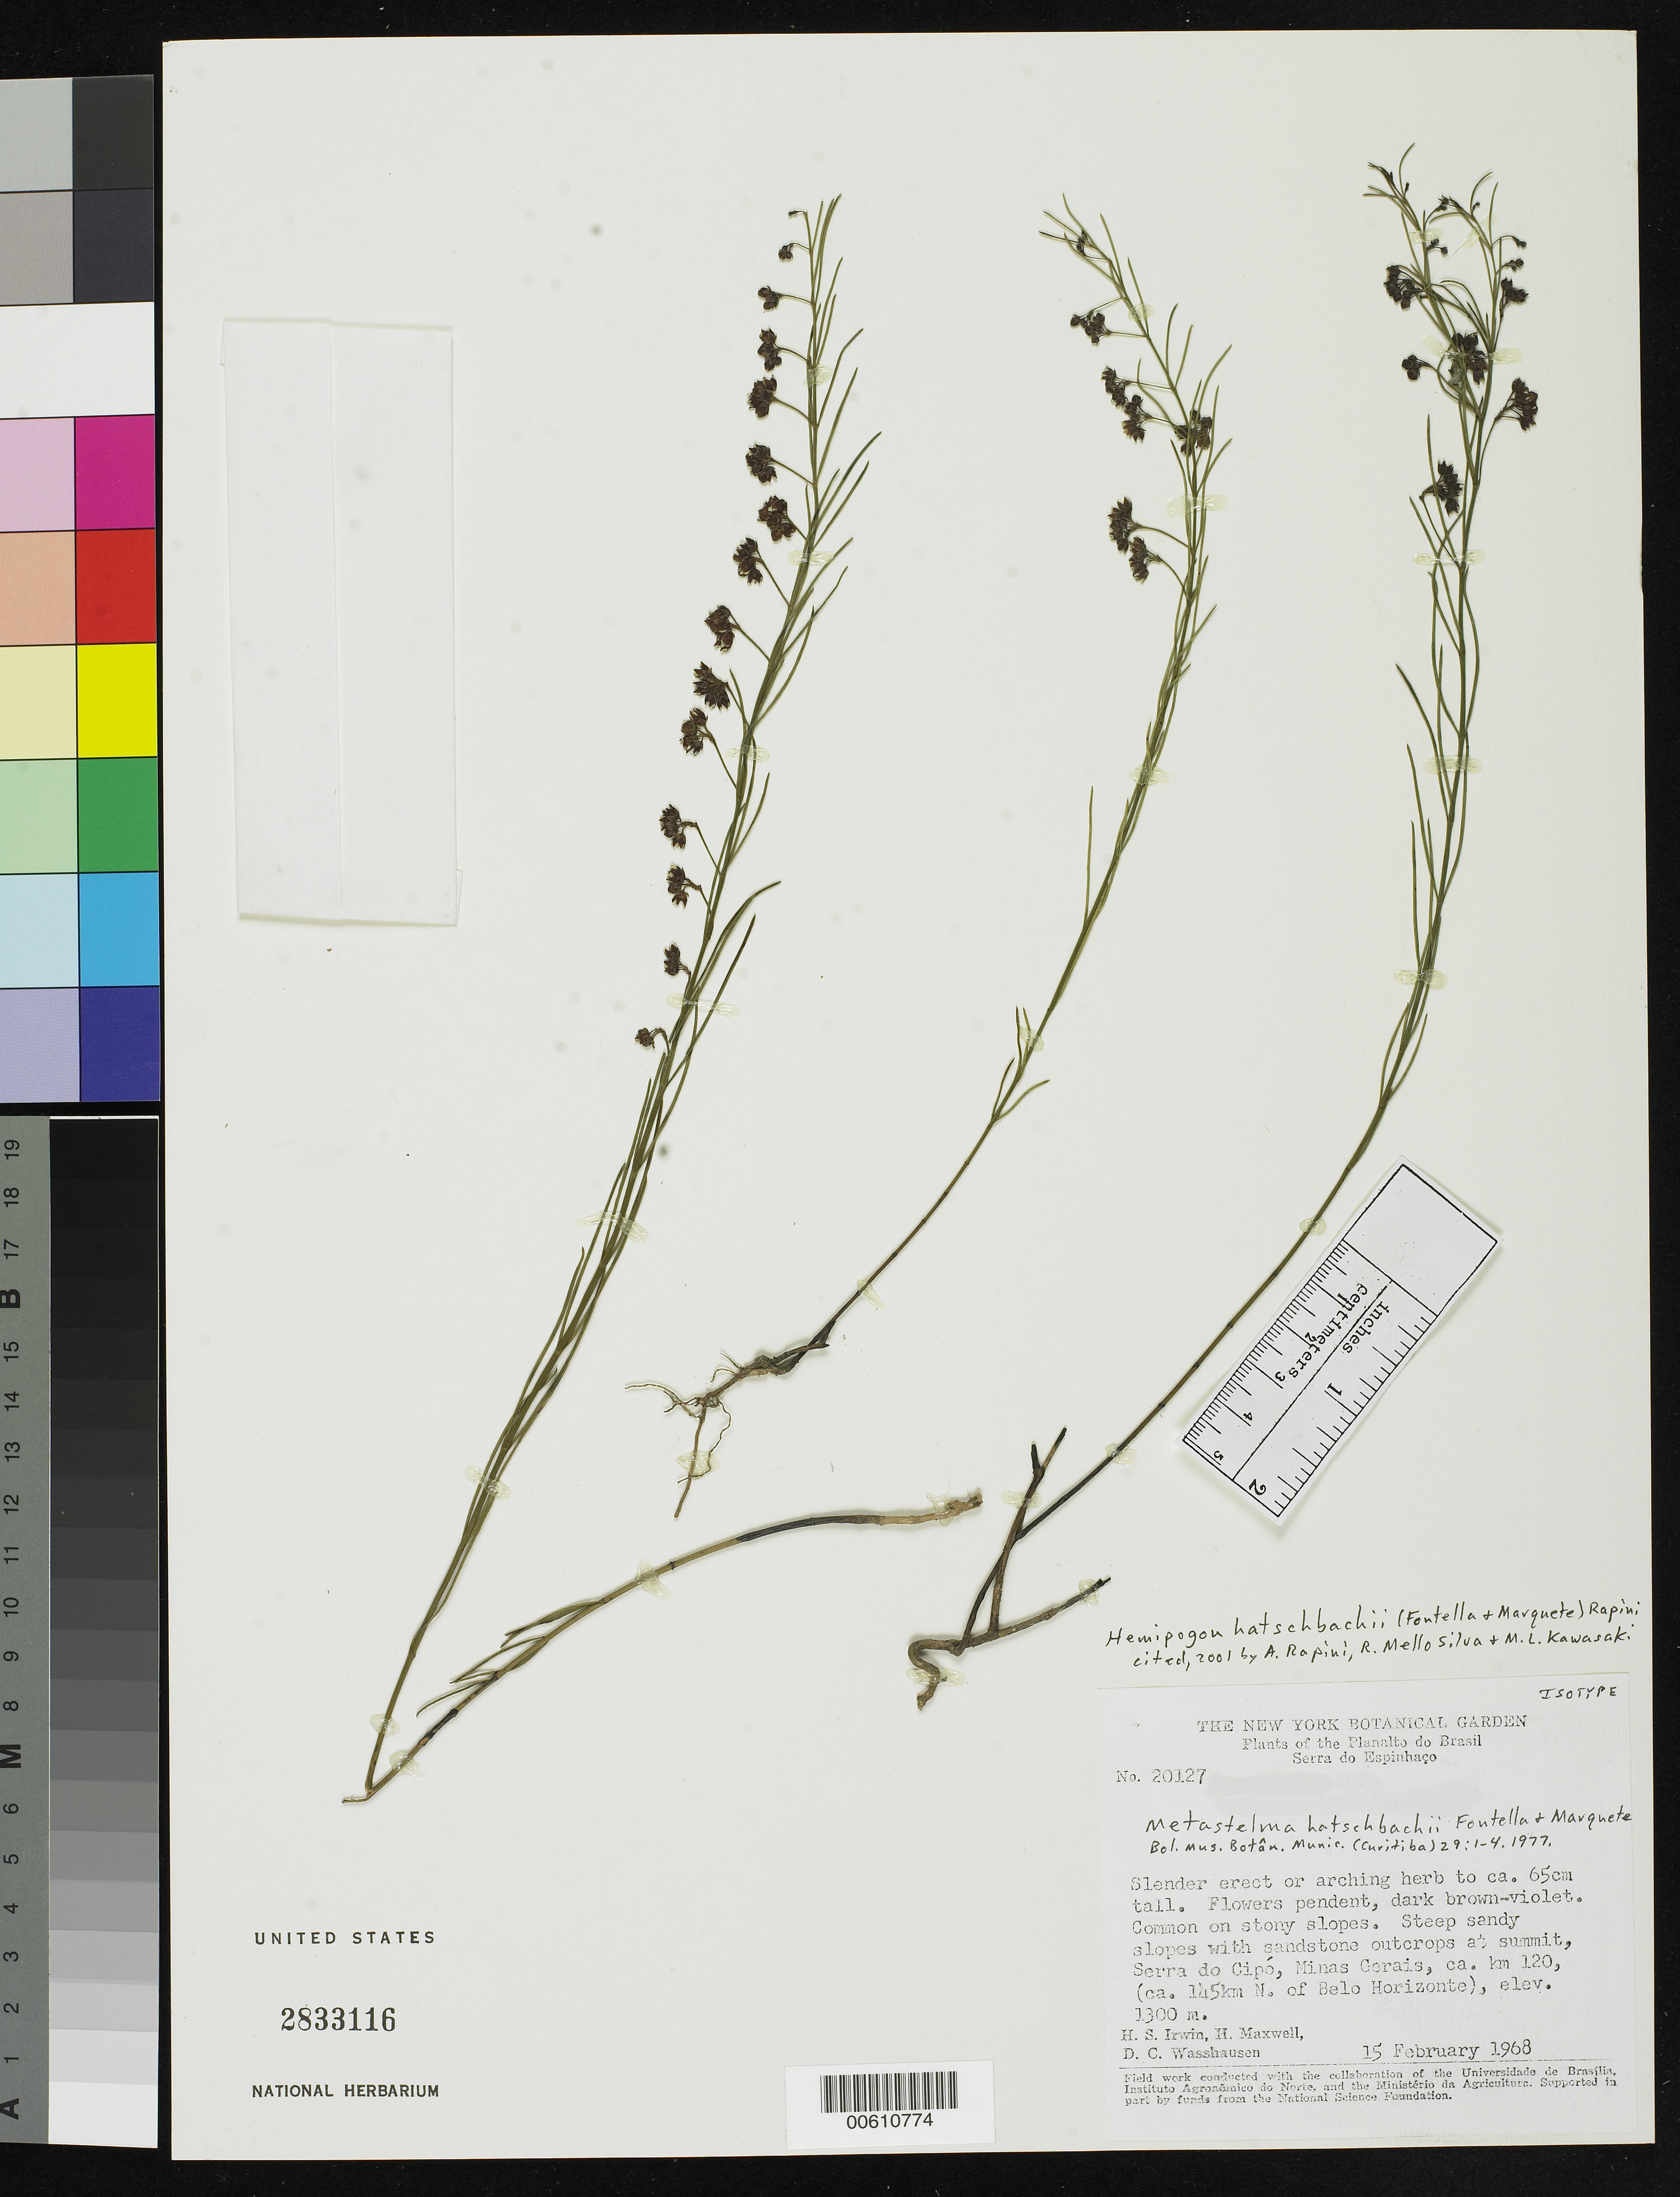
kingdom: Plantae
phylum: Tracheophyta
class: Magnoliopsida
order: Gentianales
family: Apocynaceae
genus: Metastelma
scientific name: Metastelma hatschbachii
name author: Fontella & Marquete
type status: Isotype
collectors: H. Irwin, H. Maxwell & D. C. Wasshausen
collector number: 20127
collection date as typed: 15 Feb 1968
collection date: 1968-02-15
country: Brazil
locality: Serra do Espinhaco, Serra do Cipo, N of Belo Horizonte.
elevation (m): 1300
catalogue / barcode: US 2833116